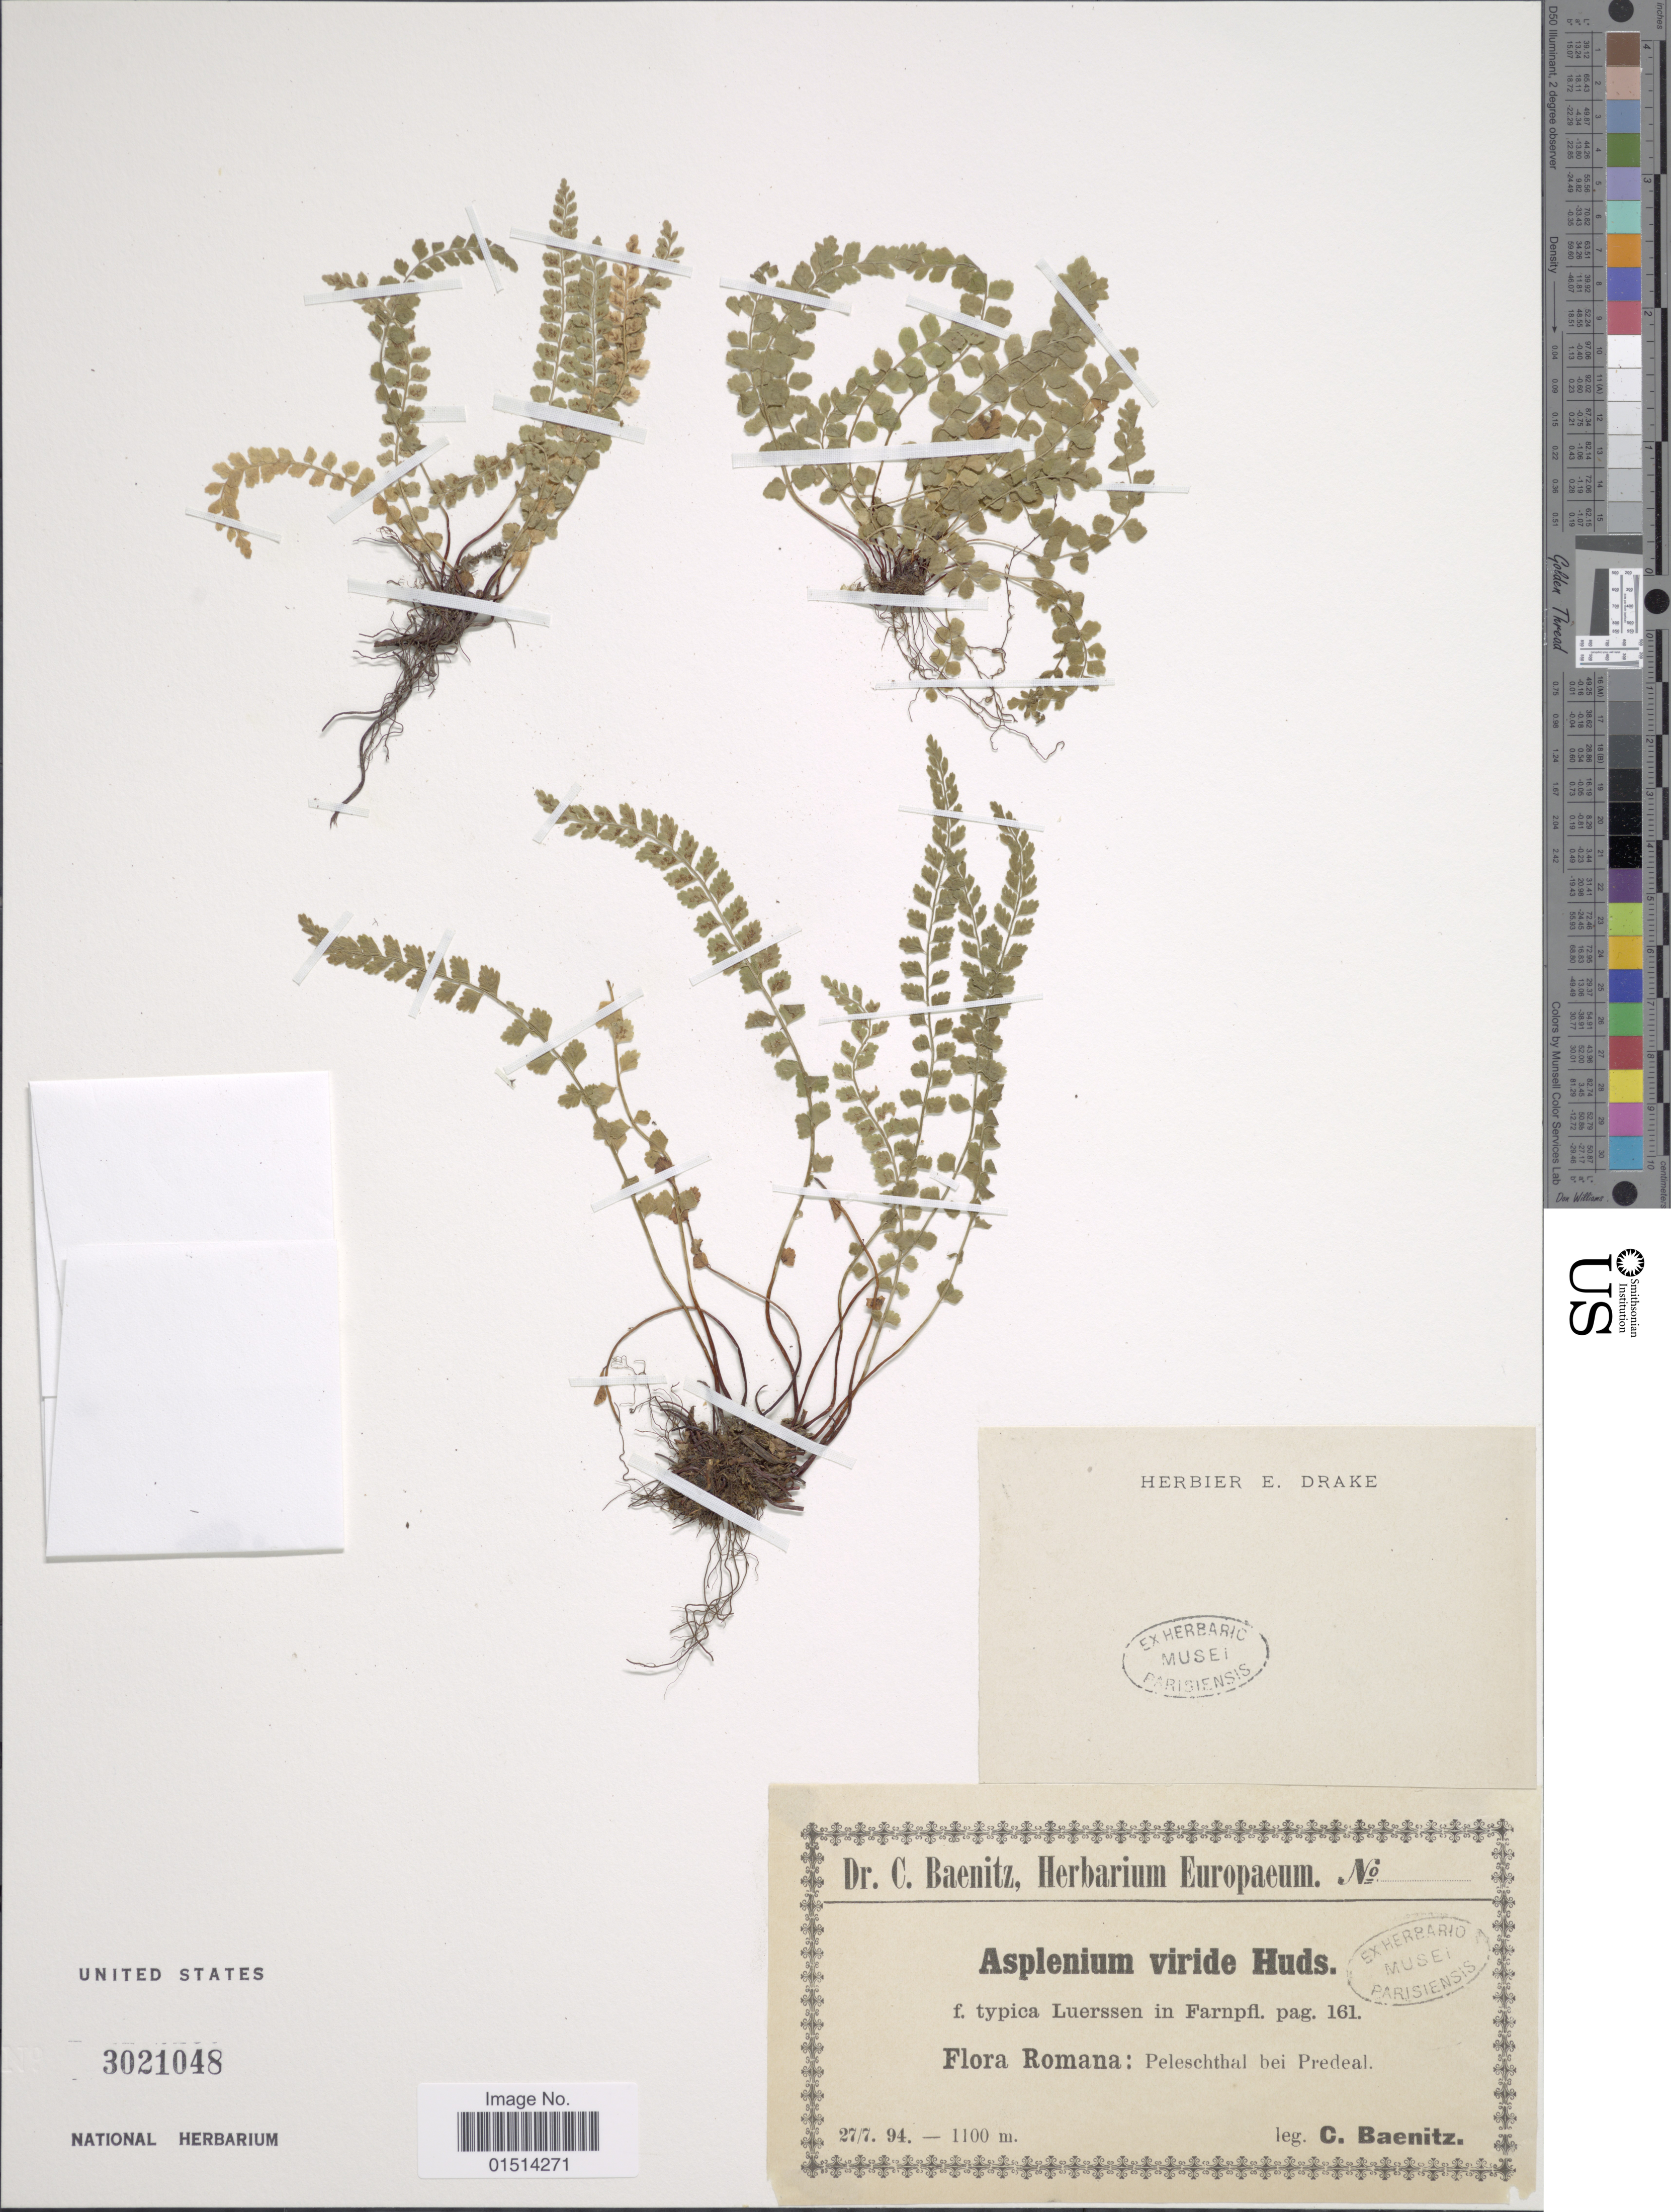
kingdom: Plantae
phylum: Tracheophyta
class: Polypodiopsida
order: Polypodiales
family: Aspleniaceae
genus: Asplenium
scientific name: Asplenium viride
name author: Huds.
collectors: C. G. Baenitz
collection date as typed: Transcribed d/m/y: 27/7/94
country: Romania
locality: Romana: Peleschtbal bei Predeal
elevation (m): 1100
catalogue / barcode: US 3021048